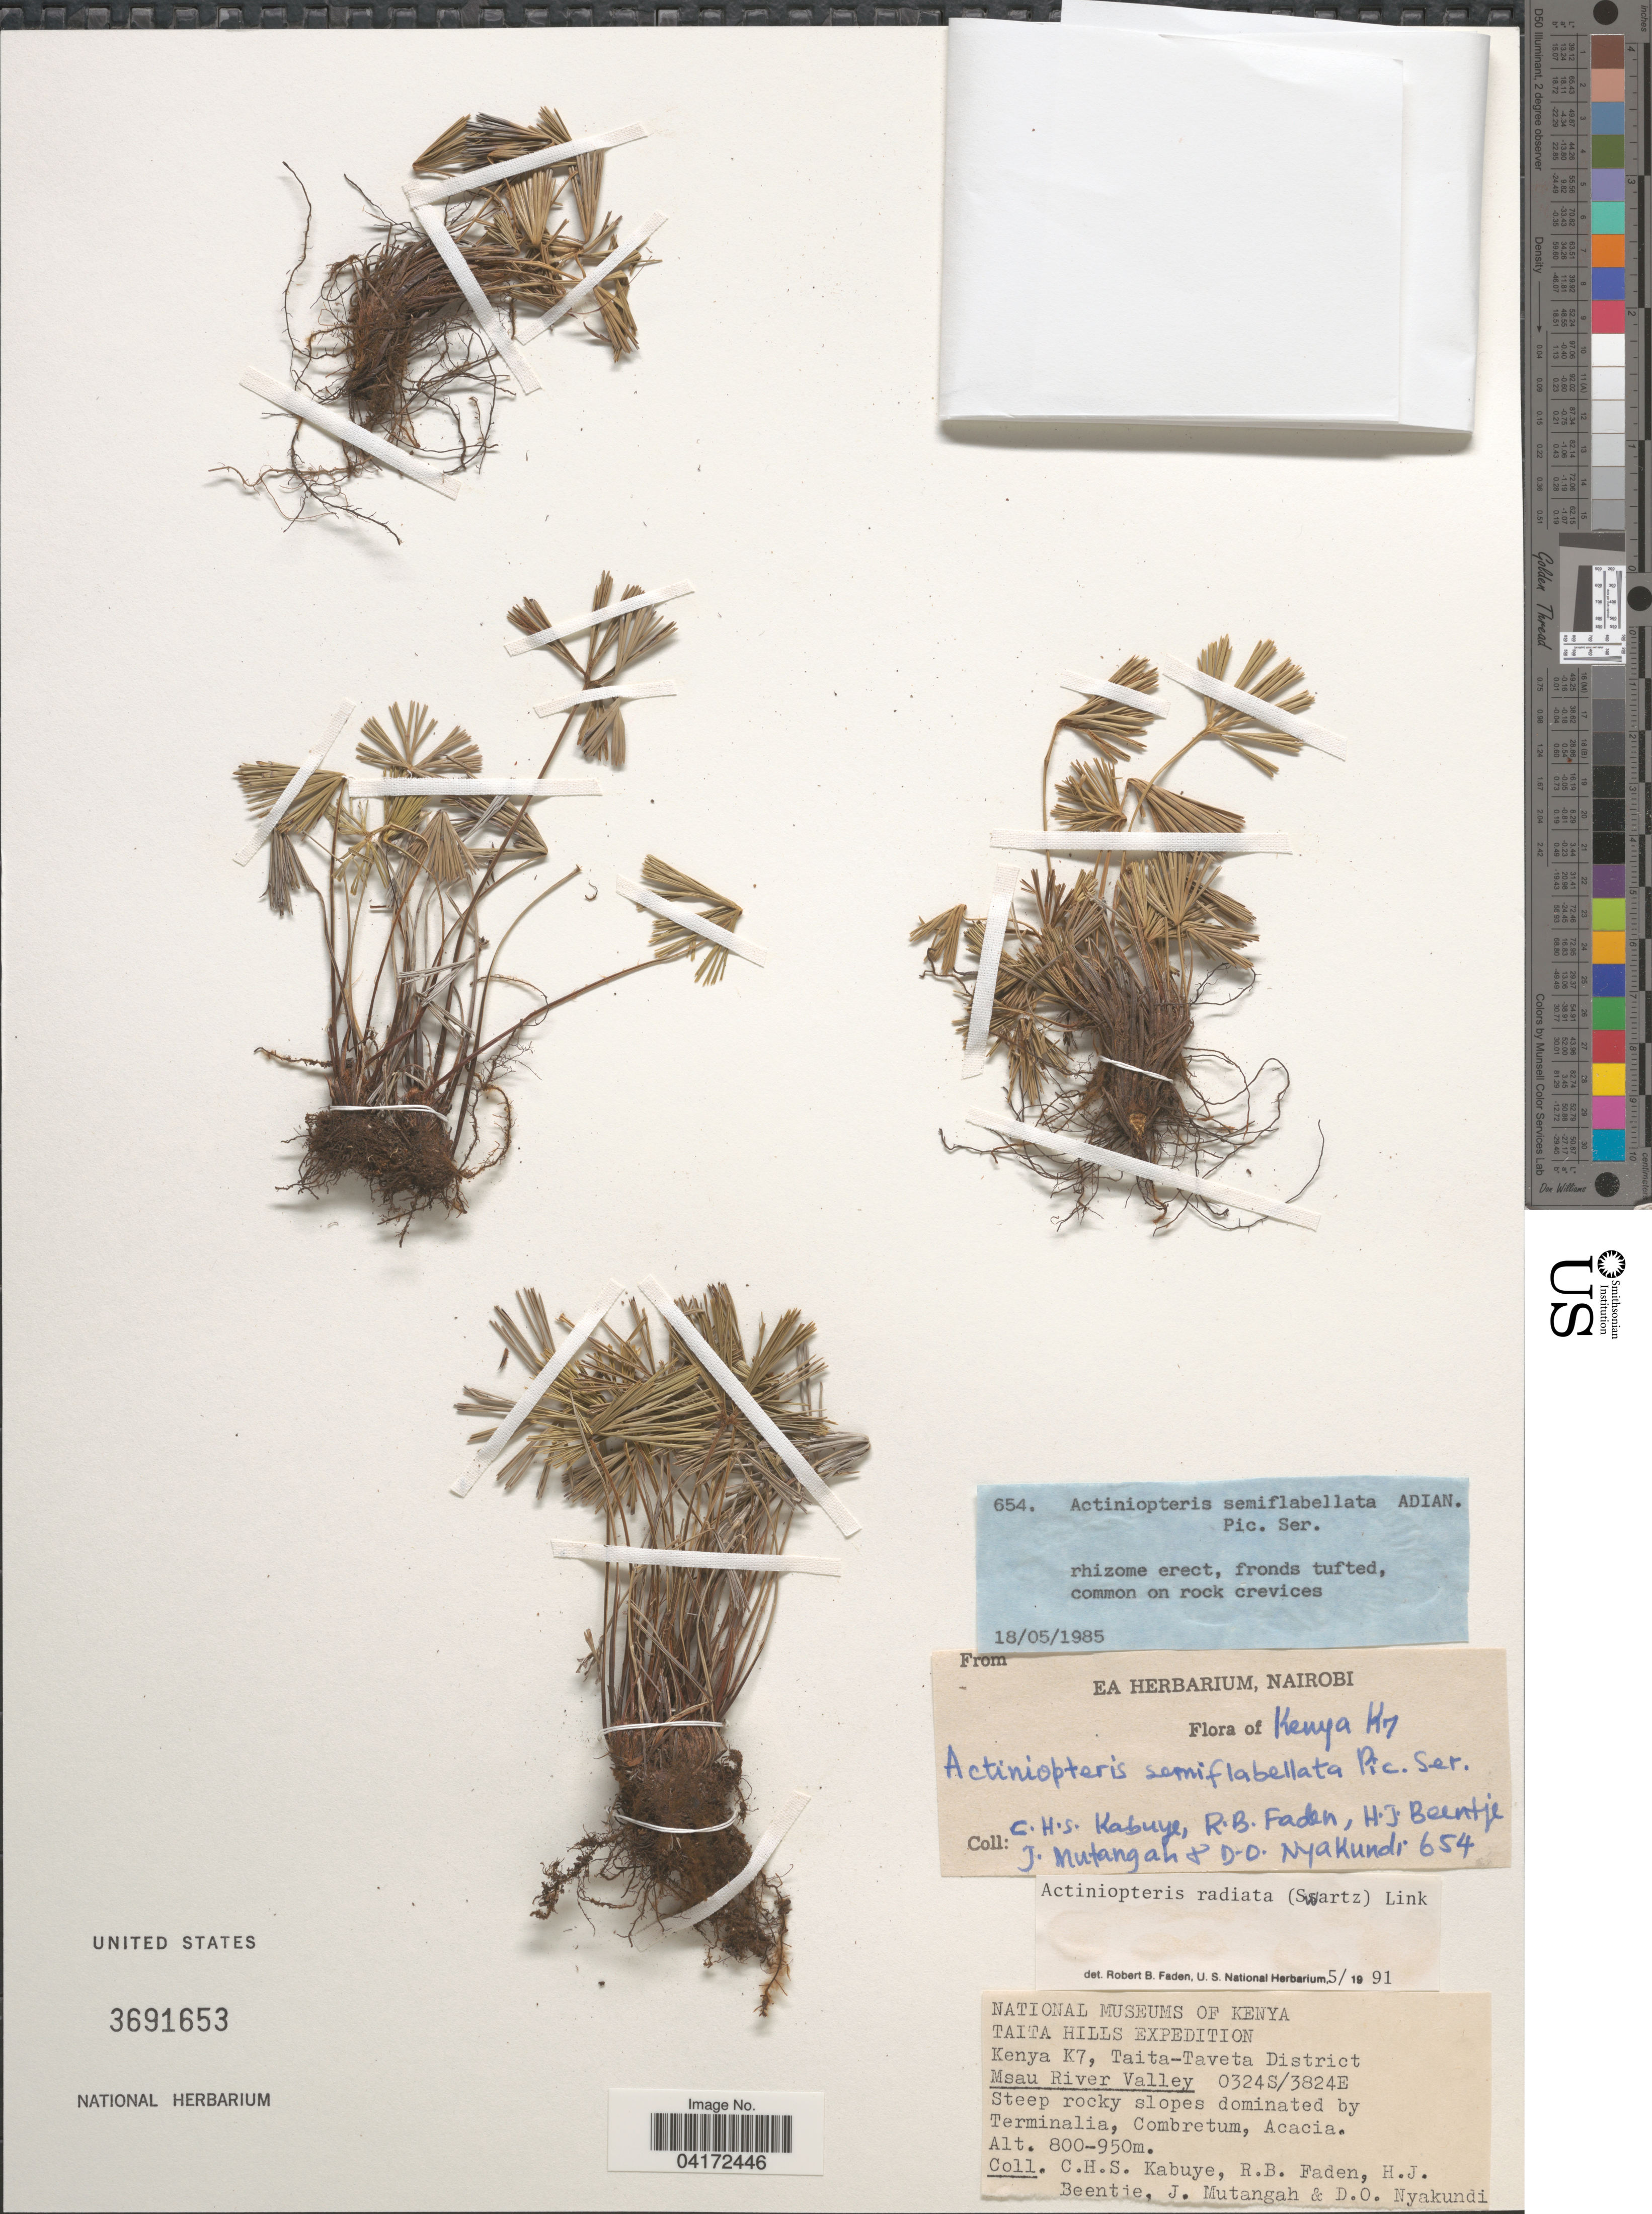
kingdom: Plantae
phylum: Tracheophyta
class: Polypodiopsida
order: Polypodiales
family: Pteridaceae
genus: Actiniopteris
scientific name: Actiniopteris semiflabellata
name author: Pic. Serm.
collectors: C. Kabuye, R. B. Faden, H. J. Beentje, J. Mutangah & D. Nyakundi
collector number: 654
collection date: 1985-05-18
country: Kenya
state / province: Taita Taveta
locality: Taita Hills Expedition. K7, Taita-Taveta District. Msau River Valley.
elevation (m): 800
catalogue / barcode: US 3691653